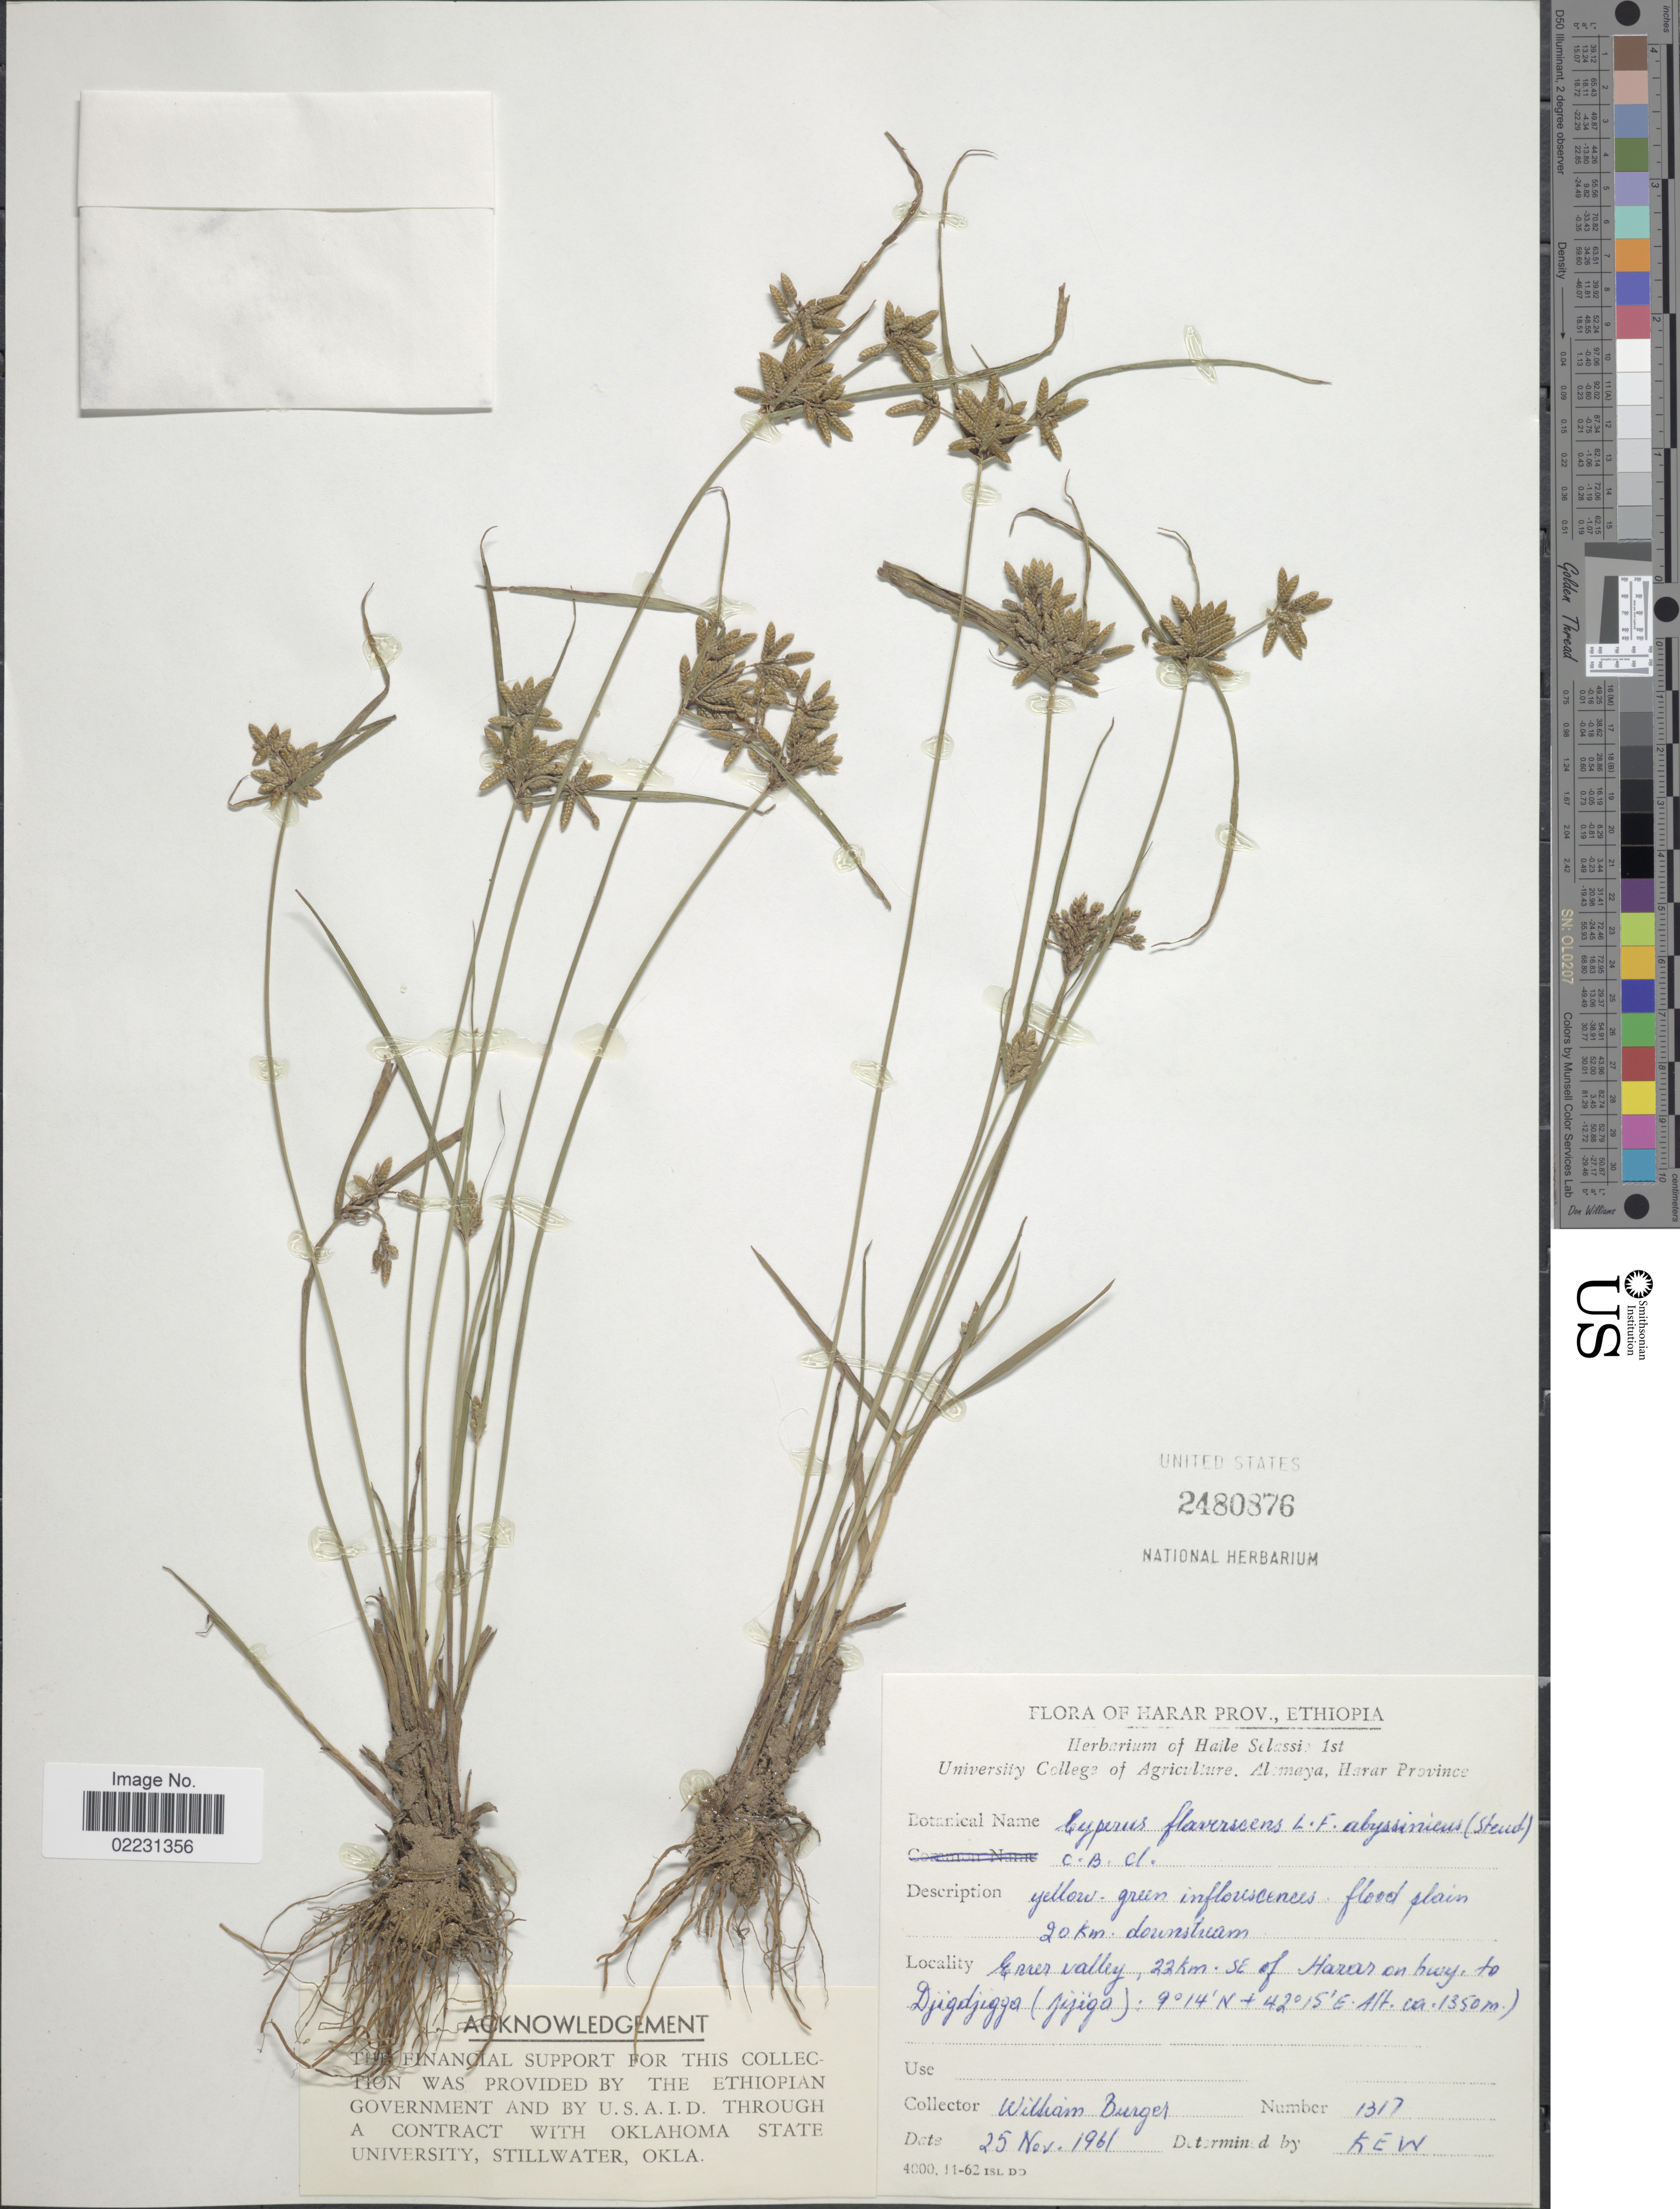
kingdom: Plantae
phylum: Tracheophyta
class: Liliopsida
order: Poales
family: Cyperaceae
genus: Cyperus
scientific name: Cyperus flavescens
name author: L.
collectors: W. Burger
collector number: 1317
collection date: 1961-11-25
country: Ethiopia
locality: Harar Prov., Ethiopia. Errer valley, 22 km. SE of Harar on hwy. to Djigidjigga (jijigo).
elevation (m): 1350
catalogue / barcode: US 2480876